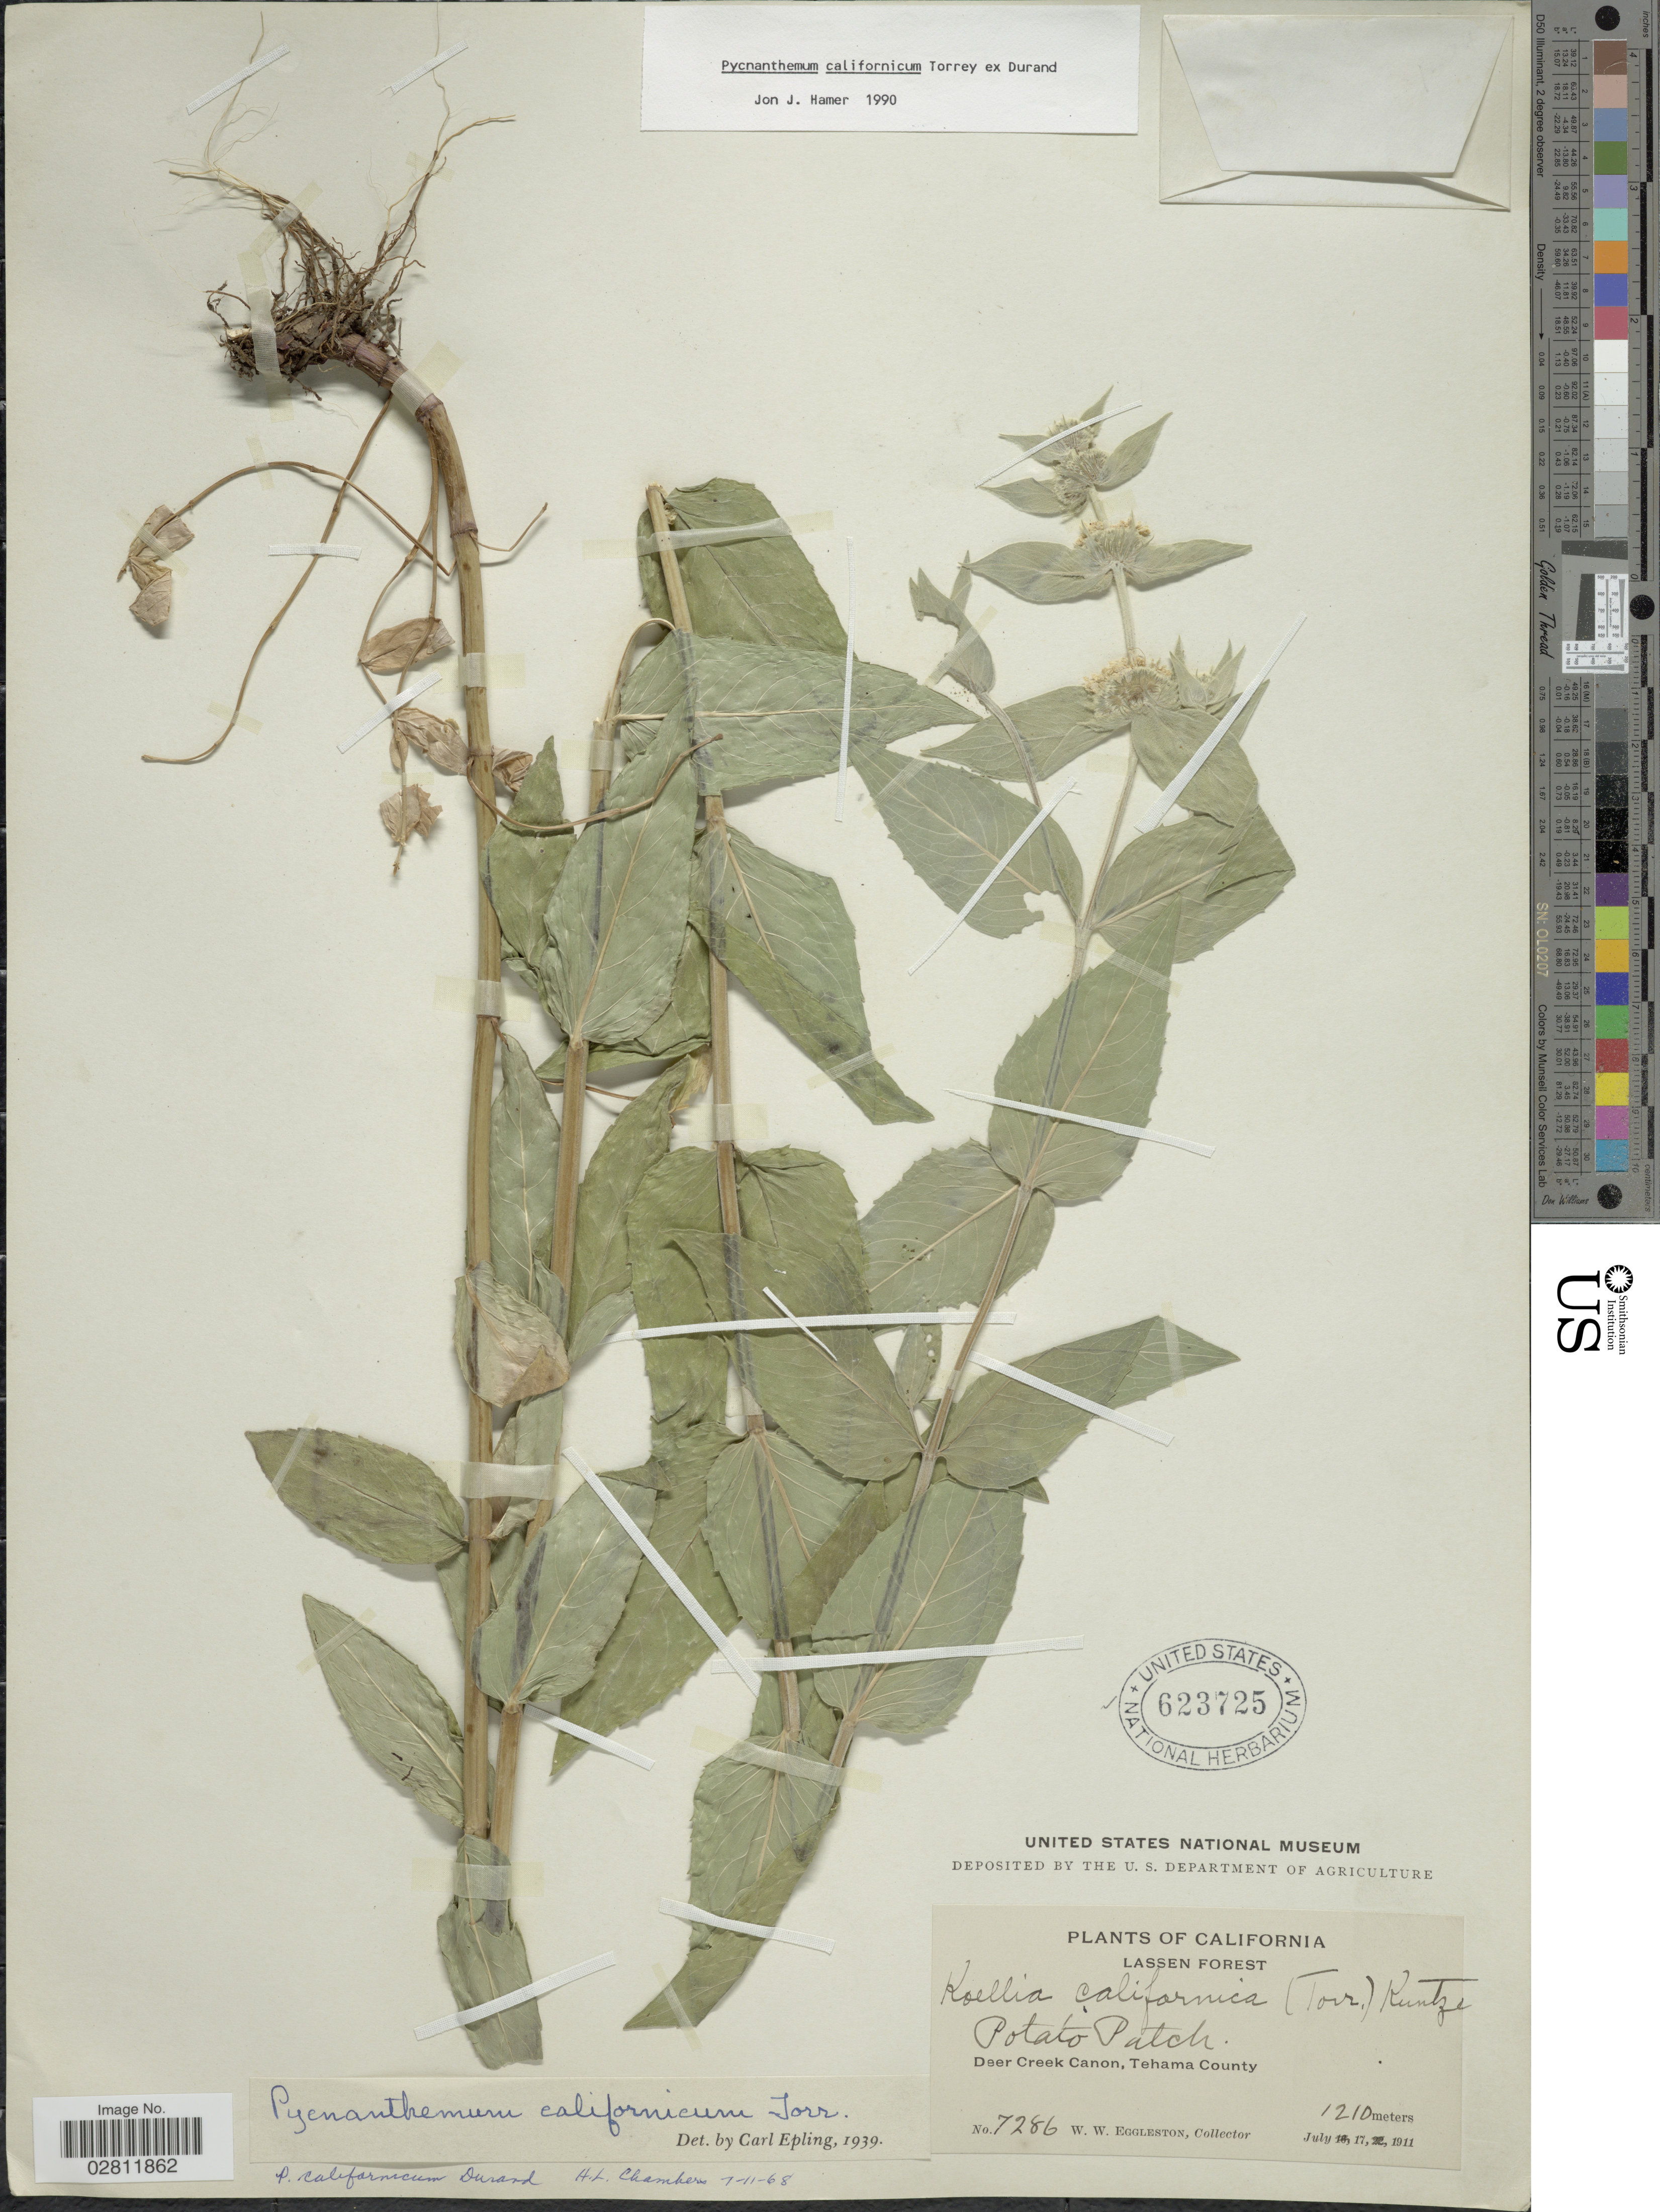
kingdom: Plantae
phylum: Tracheophyta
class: Magnoliopsida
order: Lamiales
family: Lamiaceae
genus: Pycnanthemum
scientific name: Pycnanthemum californicum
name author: Torr. ex Durand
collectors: W. W. Eggleston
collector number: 7286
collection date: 1911-07-17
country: United States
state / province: California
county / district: Tehama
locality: Lassen Forest. Potato Patch. Deer Creek Canon, Tehama County.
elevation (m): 1210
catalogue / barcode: US 623725